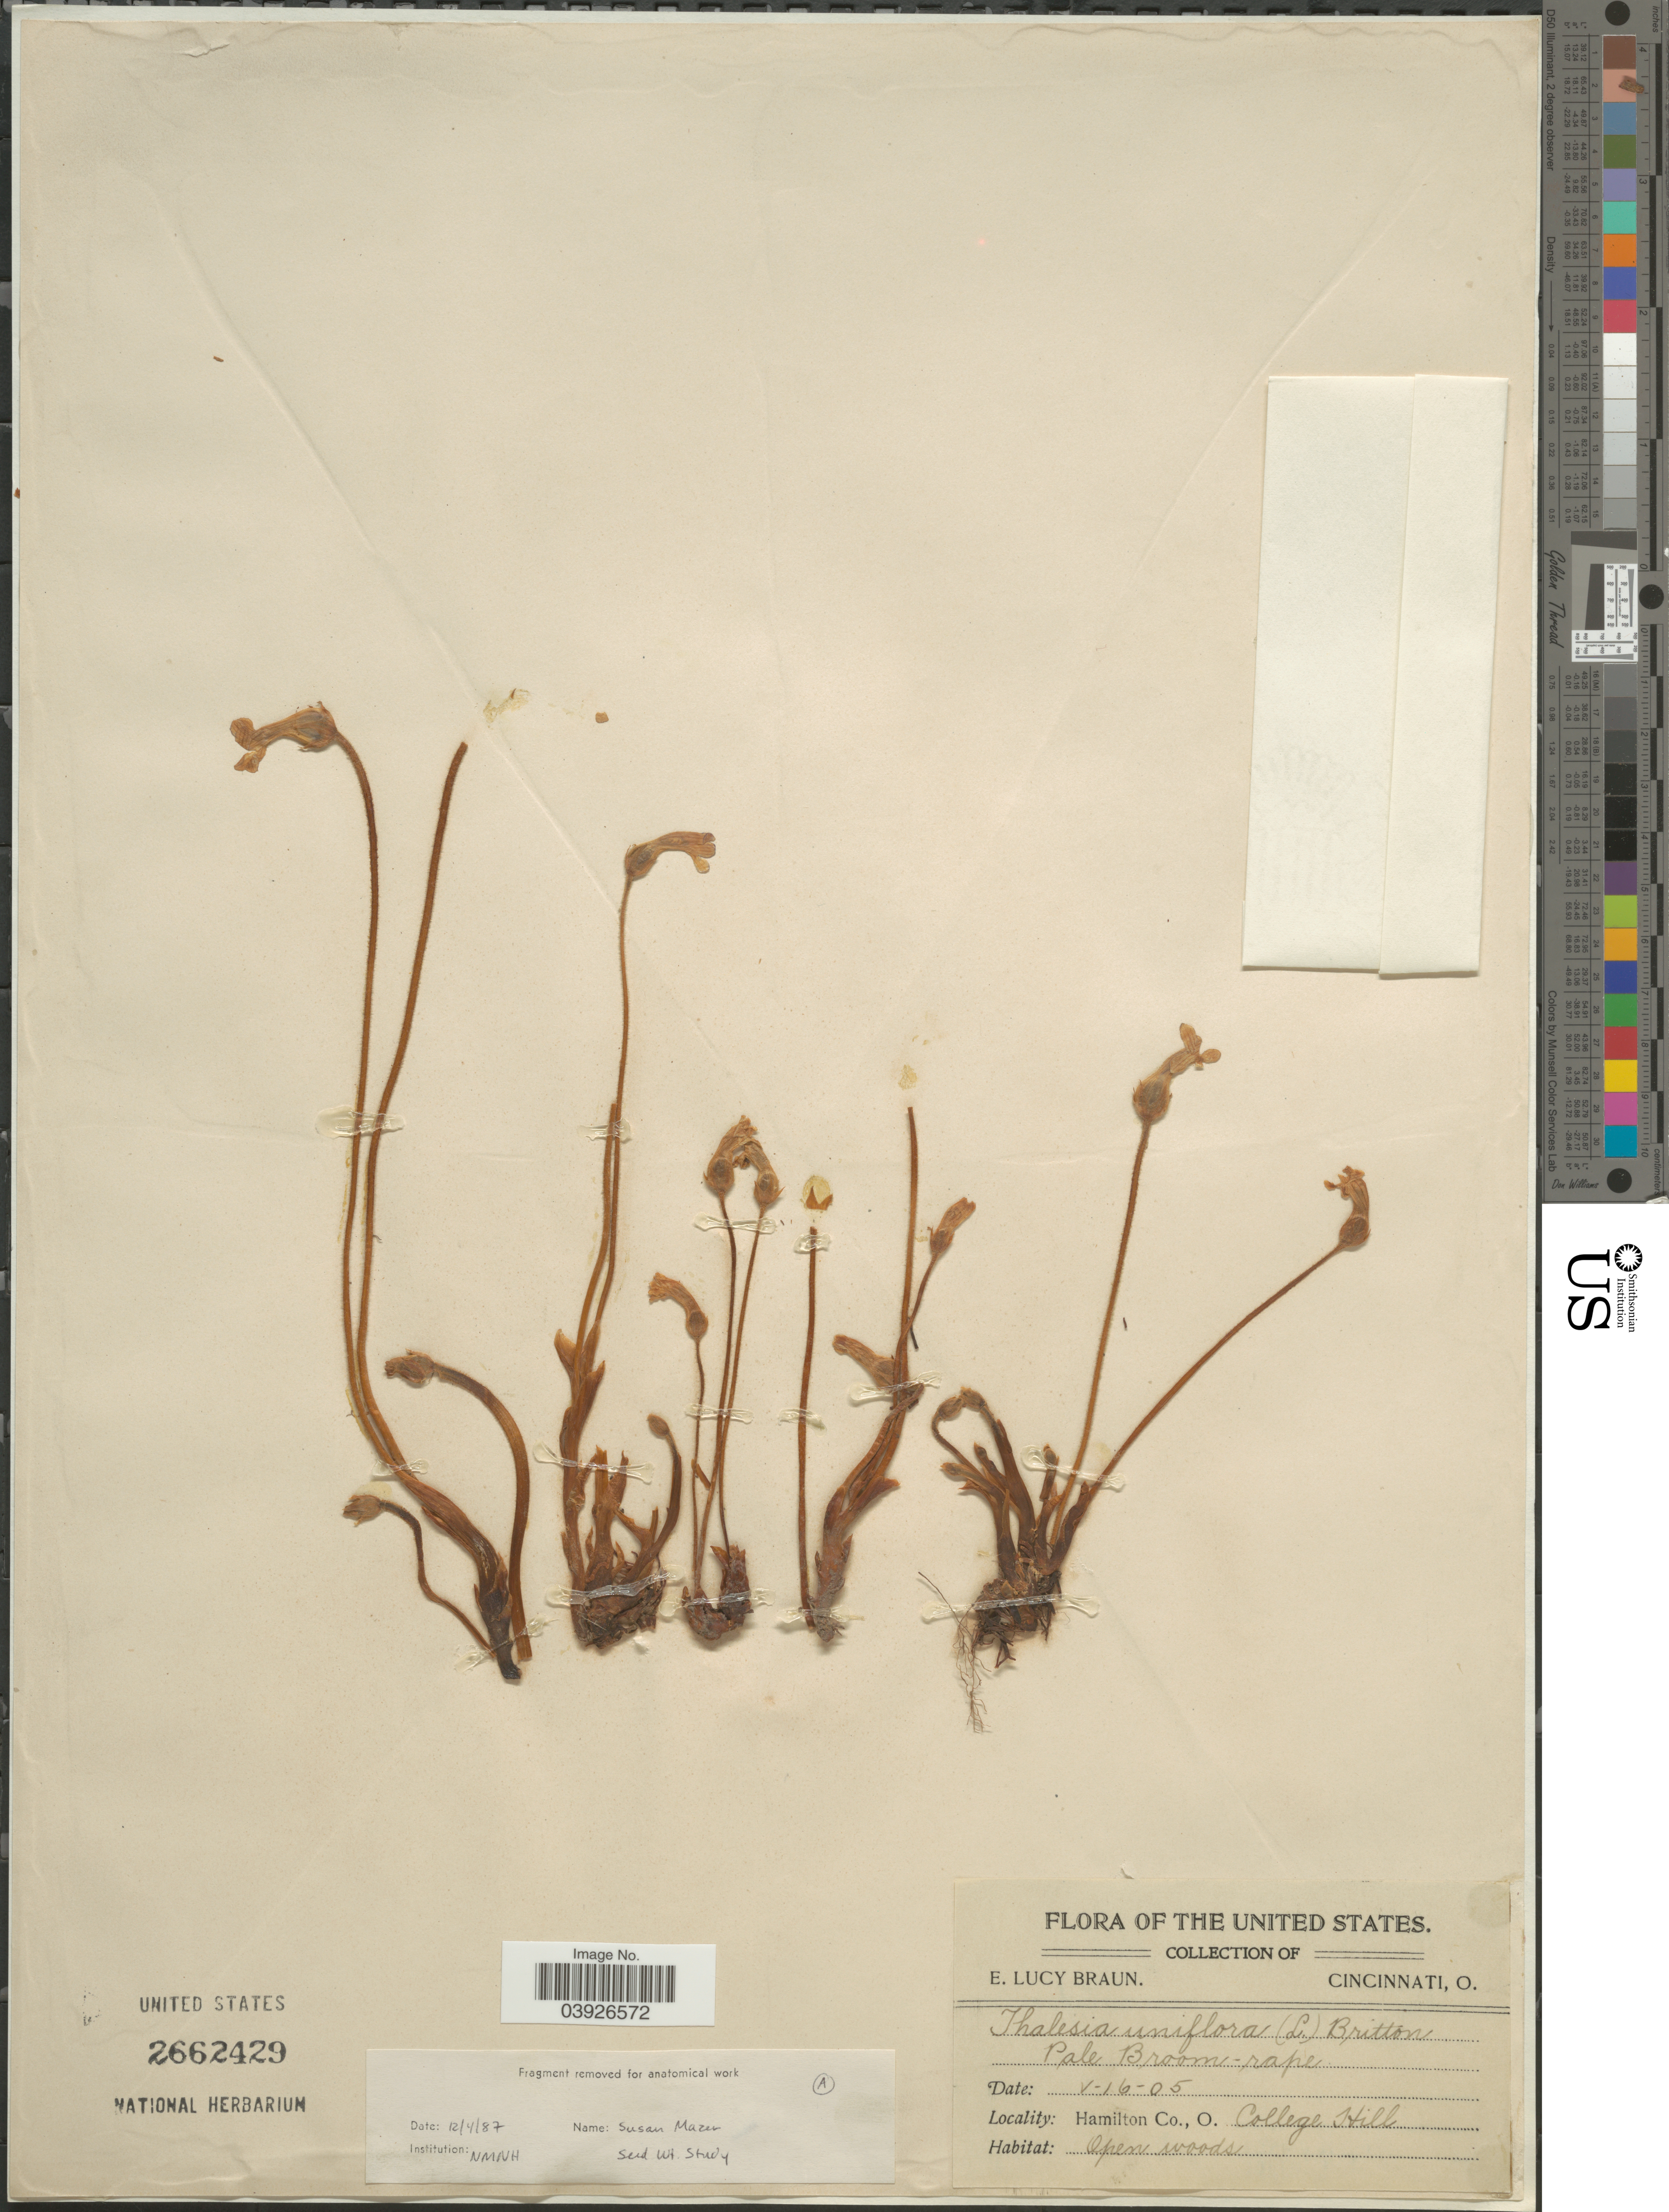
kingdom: Plantae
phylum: Tracheophyta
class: Magnoliopsida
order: Lamiales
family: Orobanchaceae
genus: Orobanche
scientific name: Orobanche uniflora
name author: L.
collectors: E. L. Braun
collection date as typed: Transcribed d/m/y: 16/5/5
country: United States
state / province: Ohio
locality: Hamilton Co. College Hill.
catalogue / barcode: US 2662429